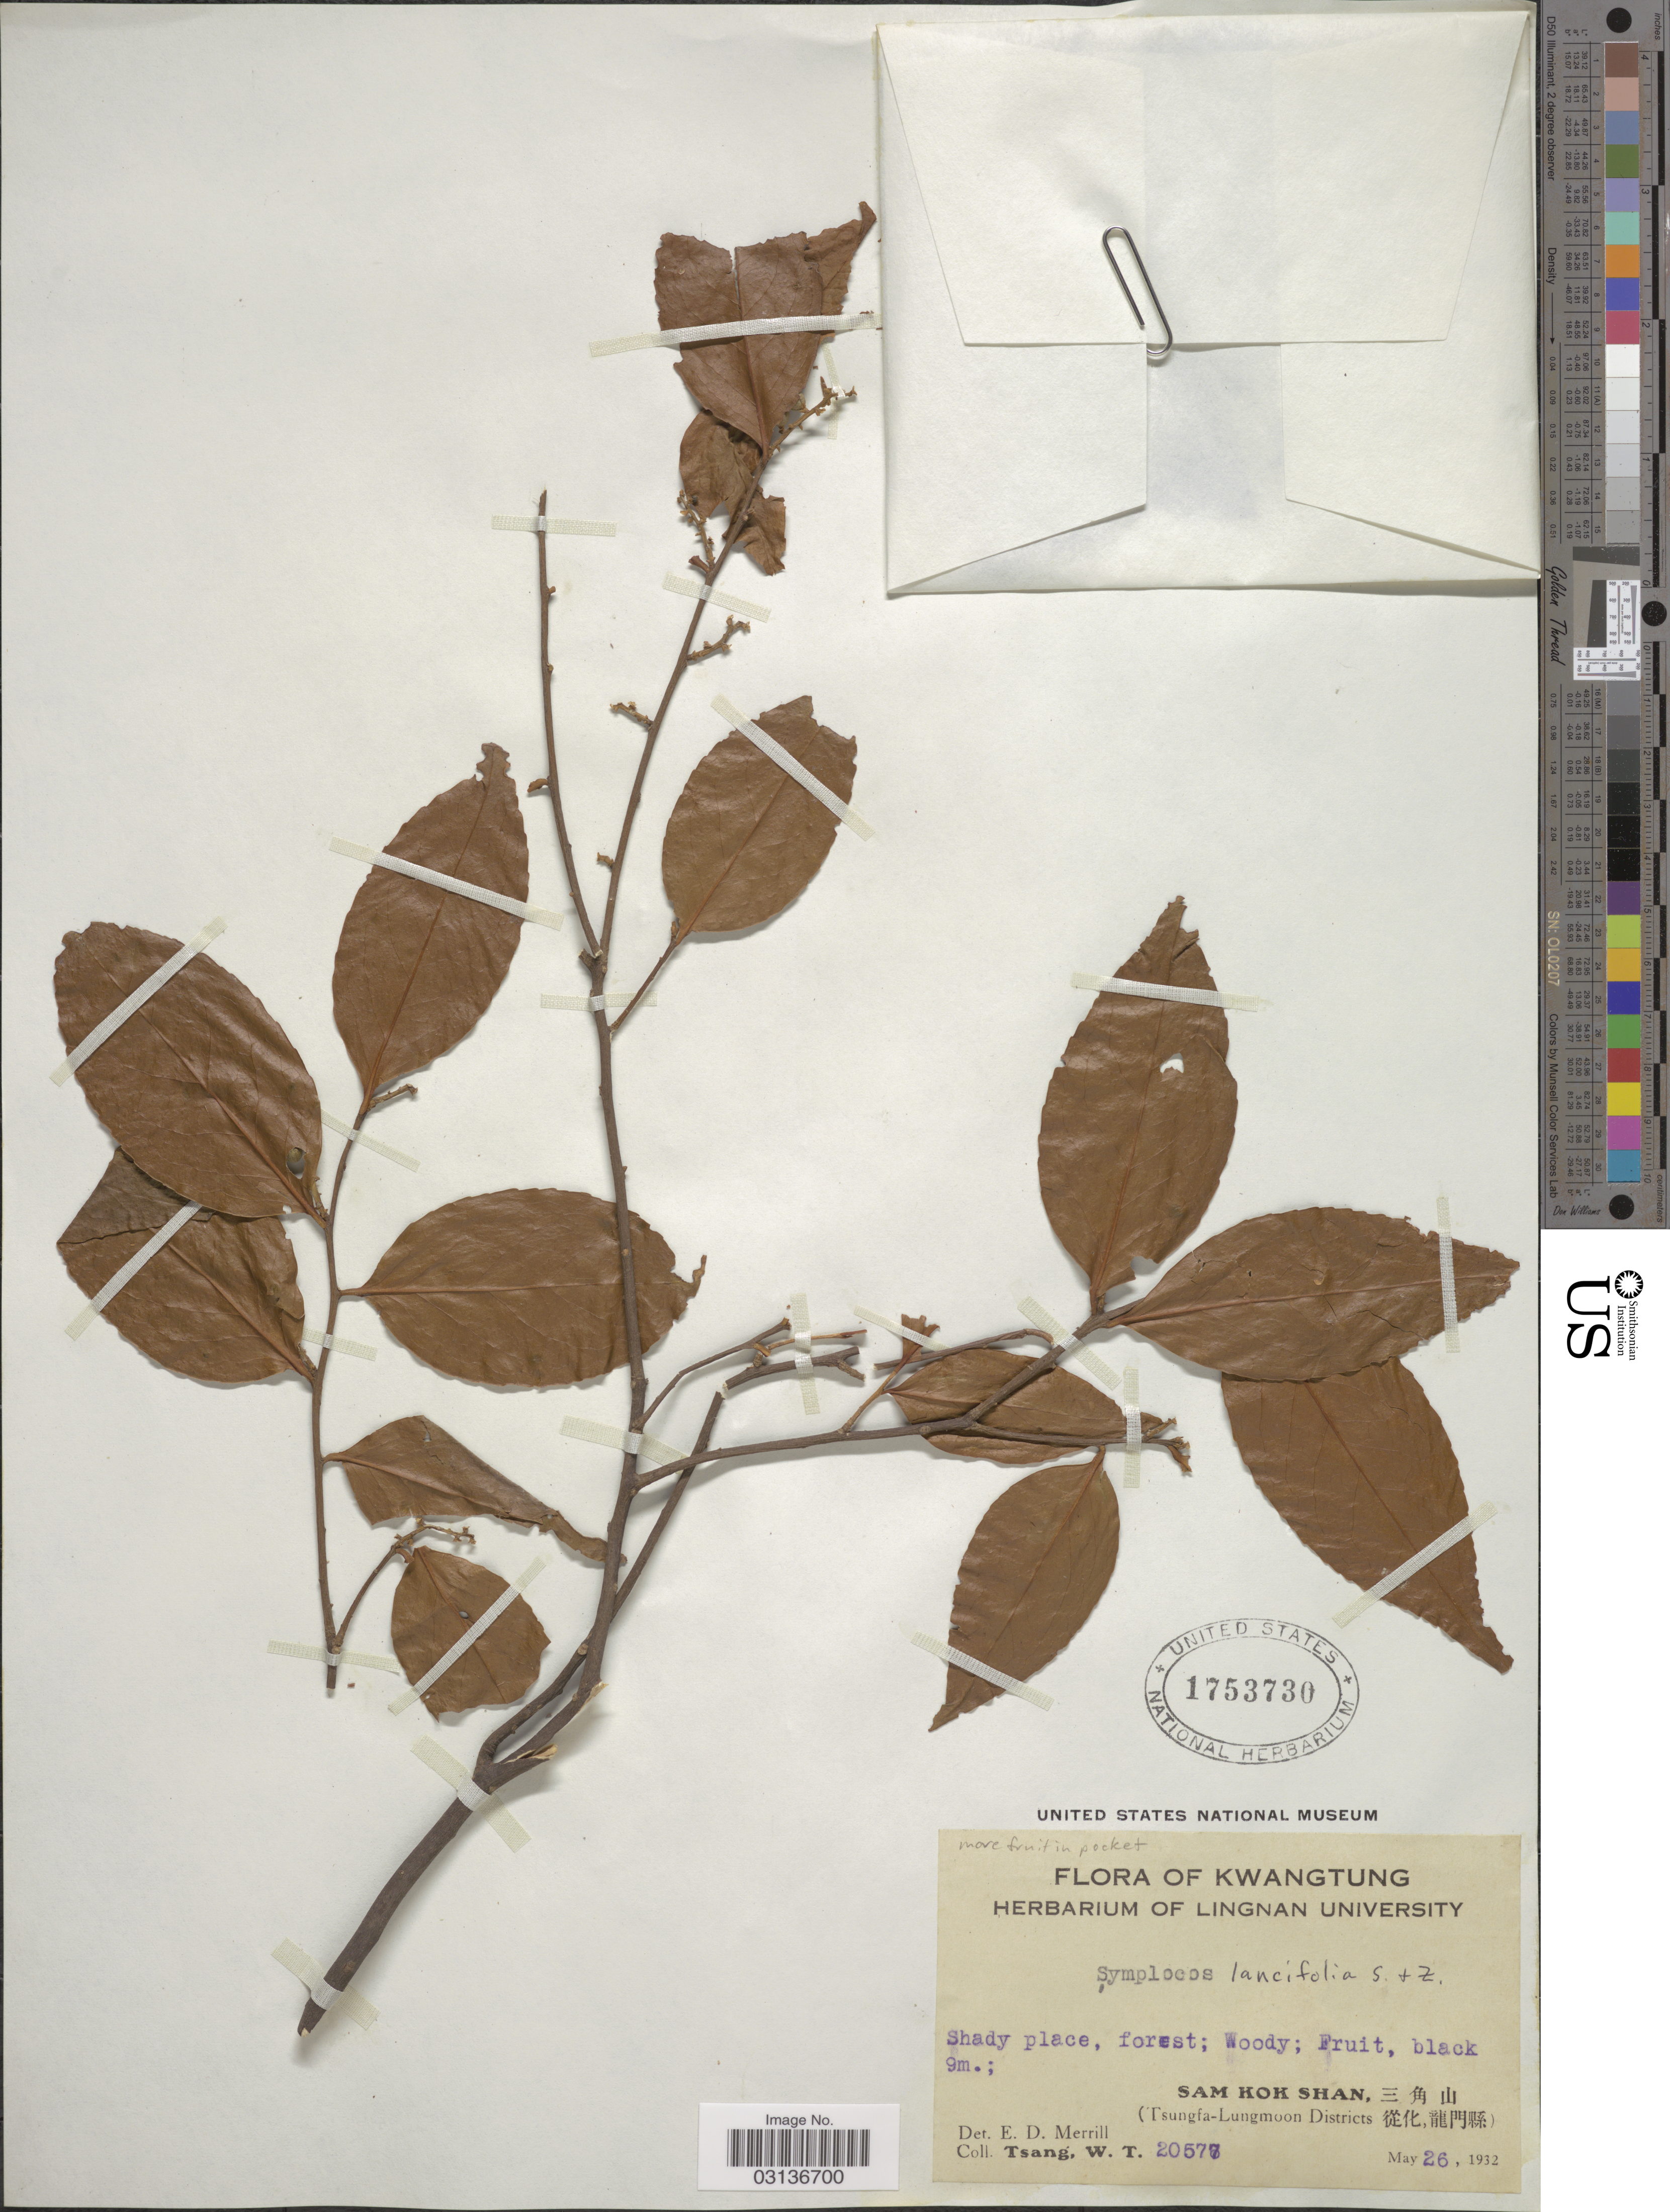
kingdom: Plantae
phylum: Tracheophyta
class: Magnoliopsida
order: Ericales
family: Symplocaceae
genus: Symplocos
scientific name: Symplocos lancifolia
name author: Siebert & Zucc.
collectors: W. T. Tsang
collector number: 20577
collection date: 1932-05-26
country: China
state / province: Guangdong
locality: Kwatung.Sam Kok Shan, (Tsungfa-Lungmoon Districts,).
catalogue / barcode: US 1753730